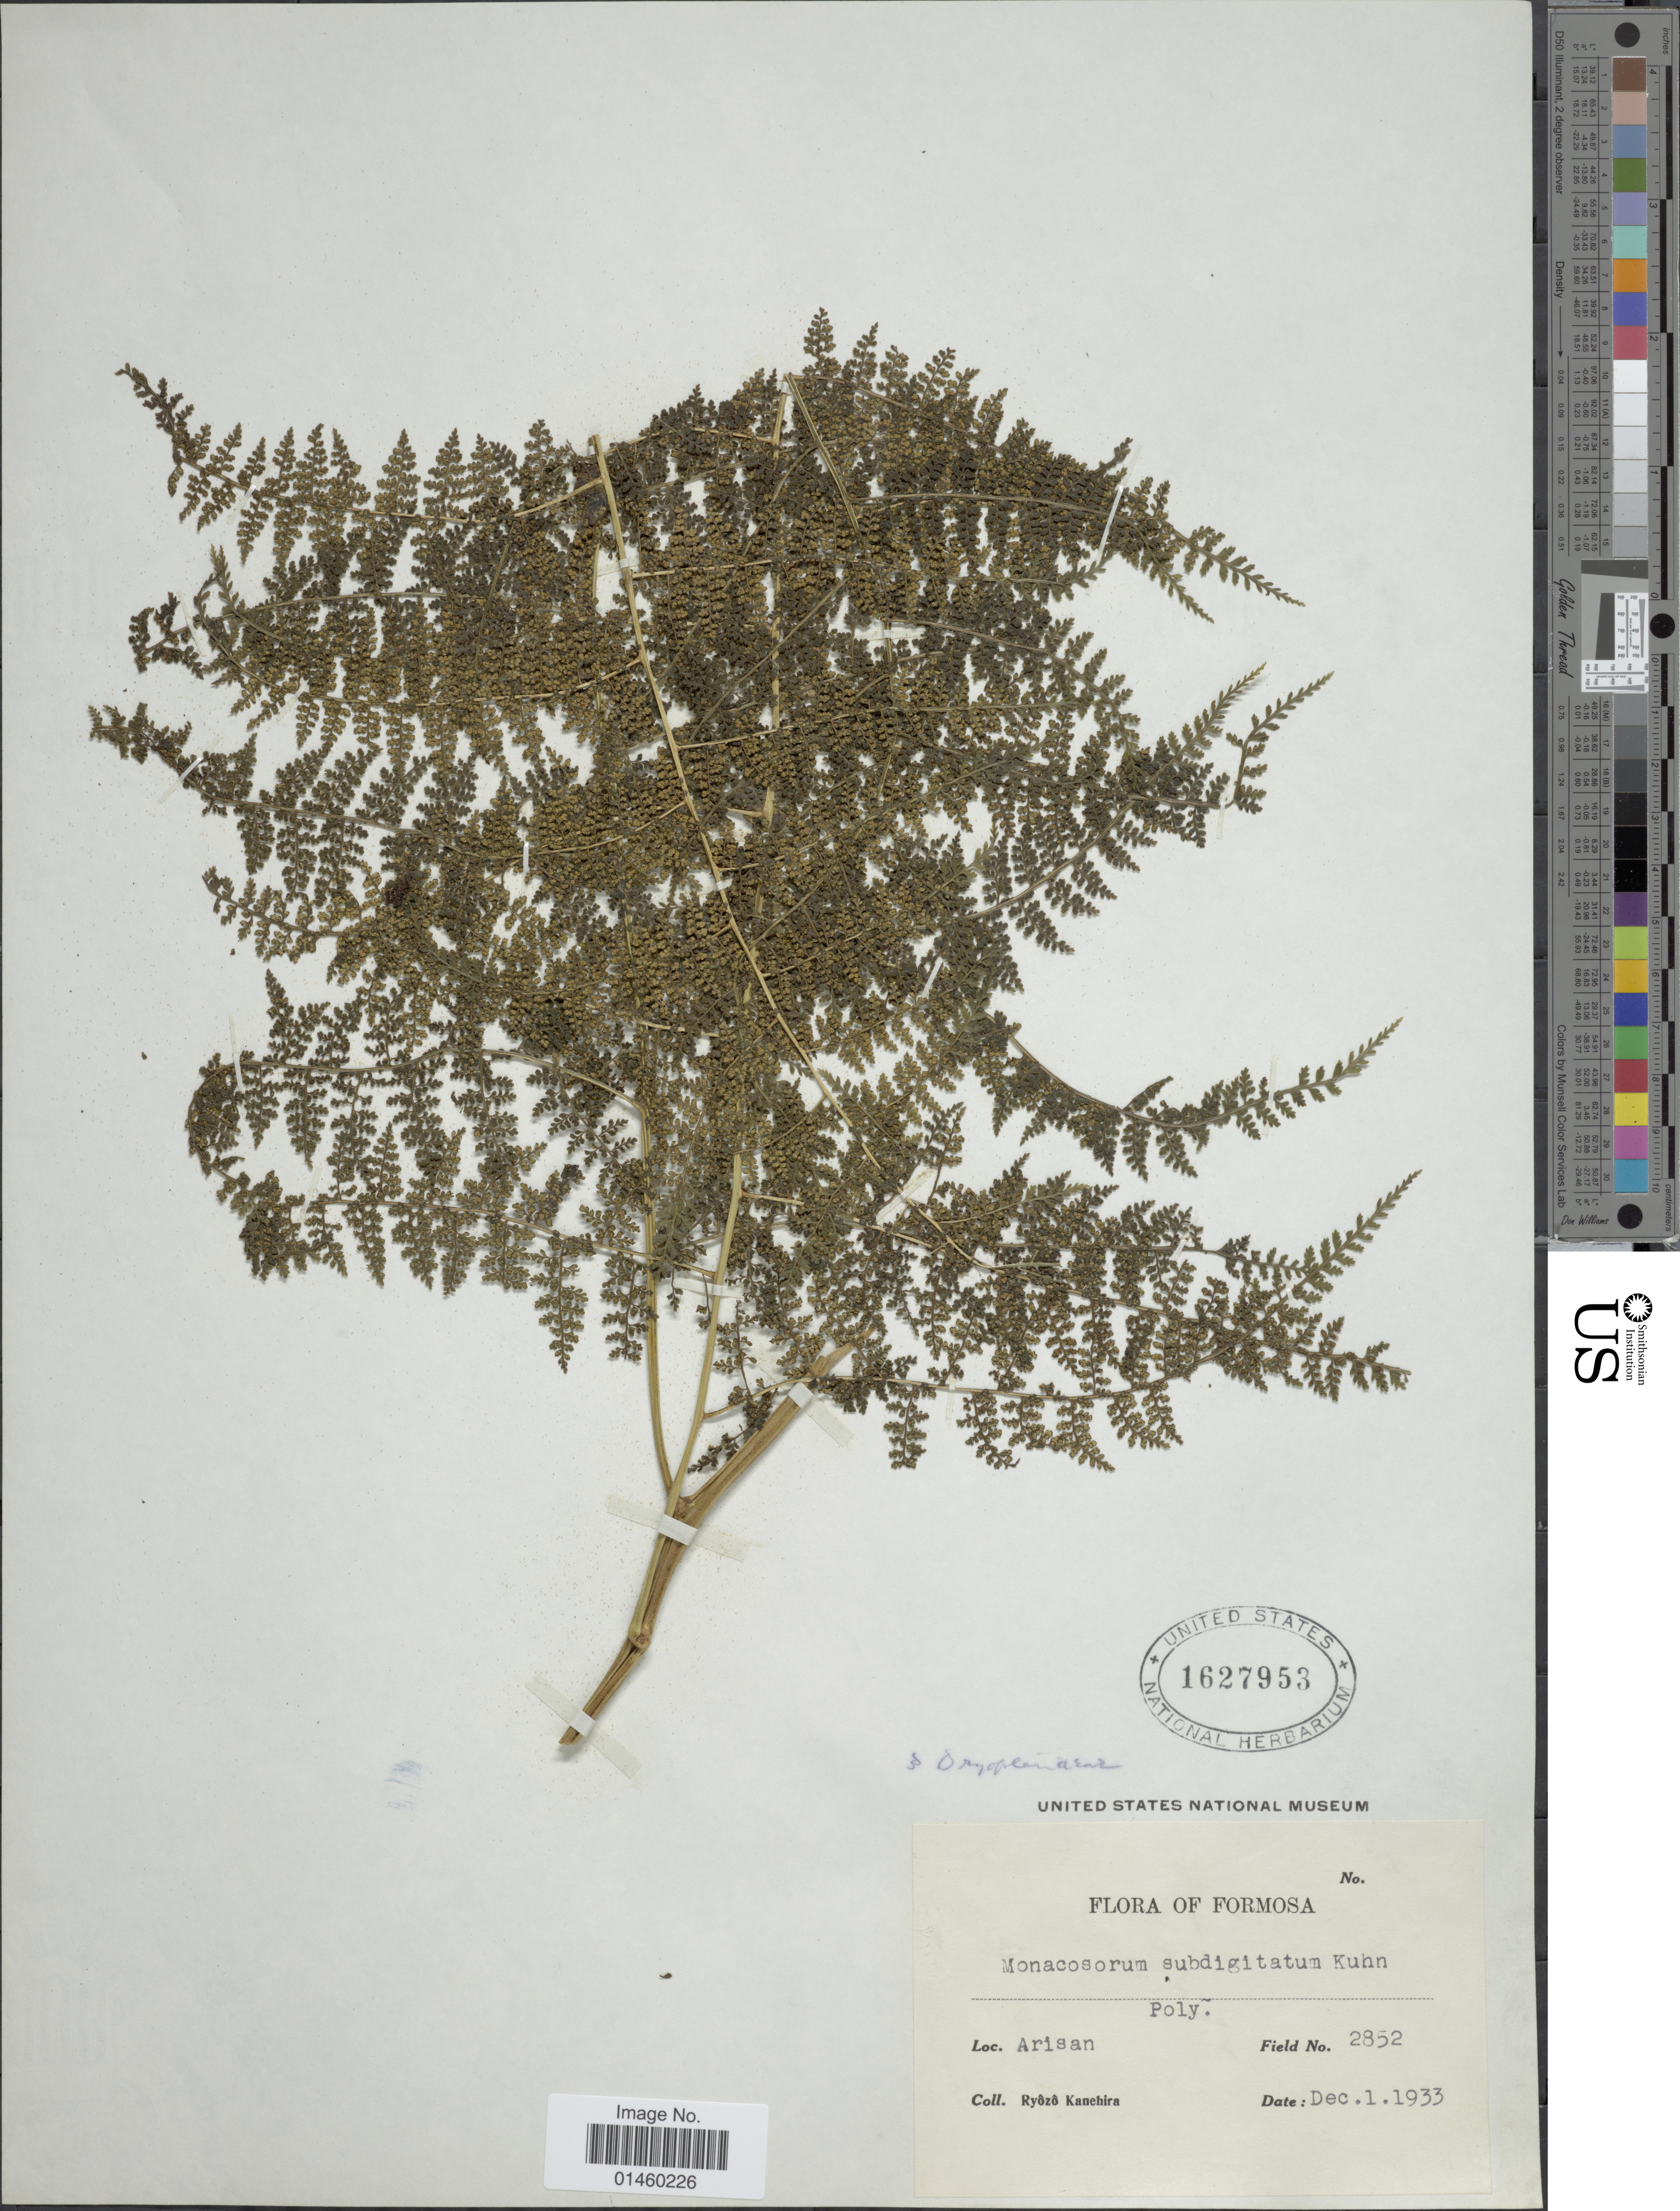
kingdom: Plantae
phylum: Tracheophyta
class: Polypodiopsida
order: Polypodiales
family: Dennstaedtiaceae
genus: Monachosorum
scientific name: Monachosorum subdigitatum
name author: (Blume) Kuhn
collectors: R. Kanehira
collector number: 2852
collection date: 1933-12-01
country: Taiwan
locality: Formosa. Arisan.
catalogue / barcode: US 1627953